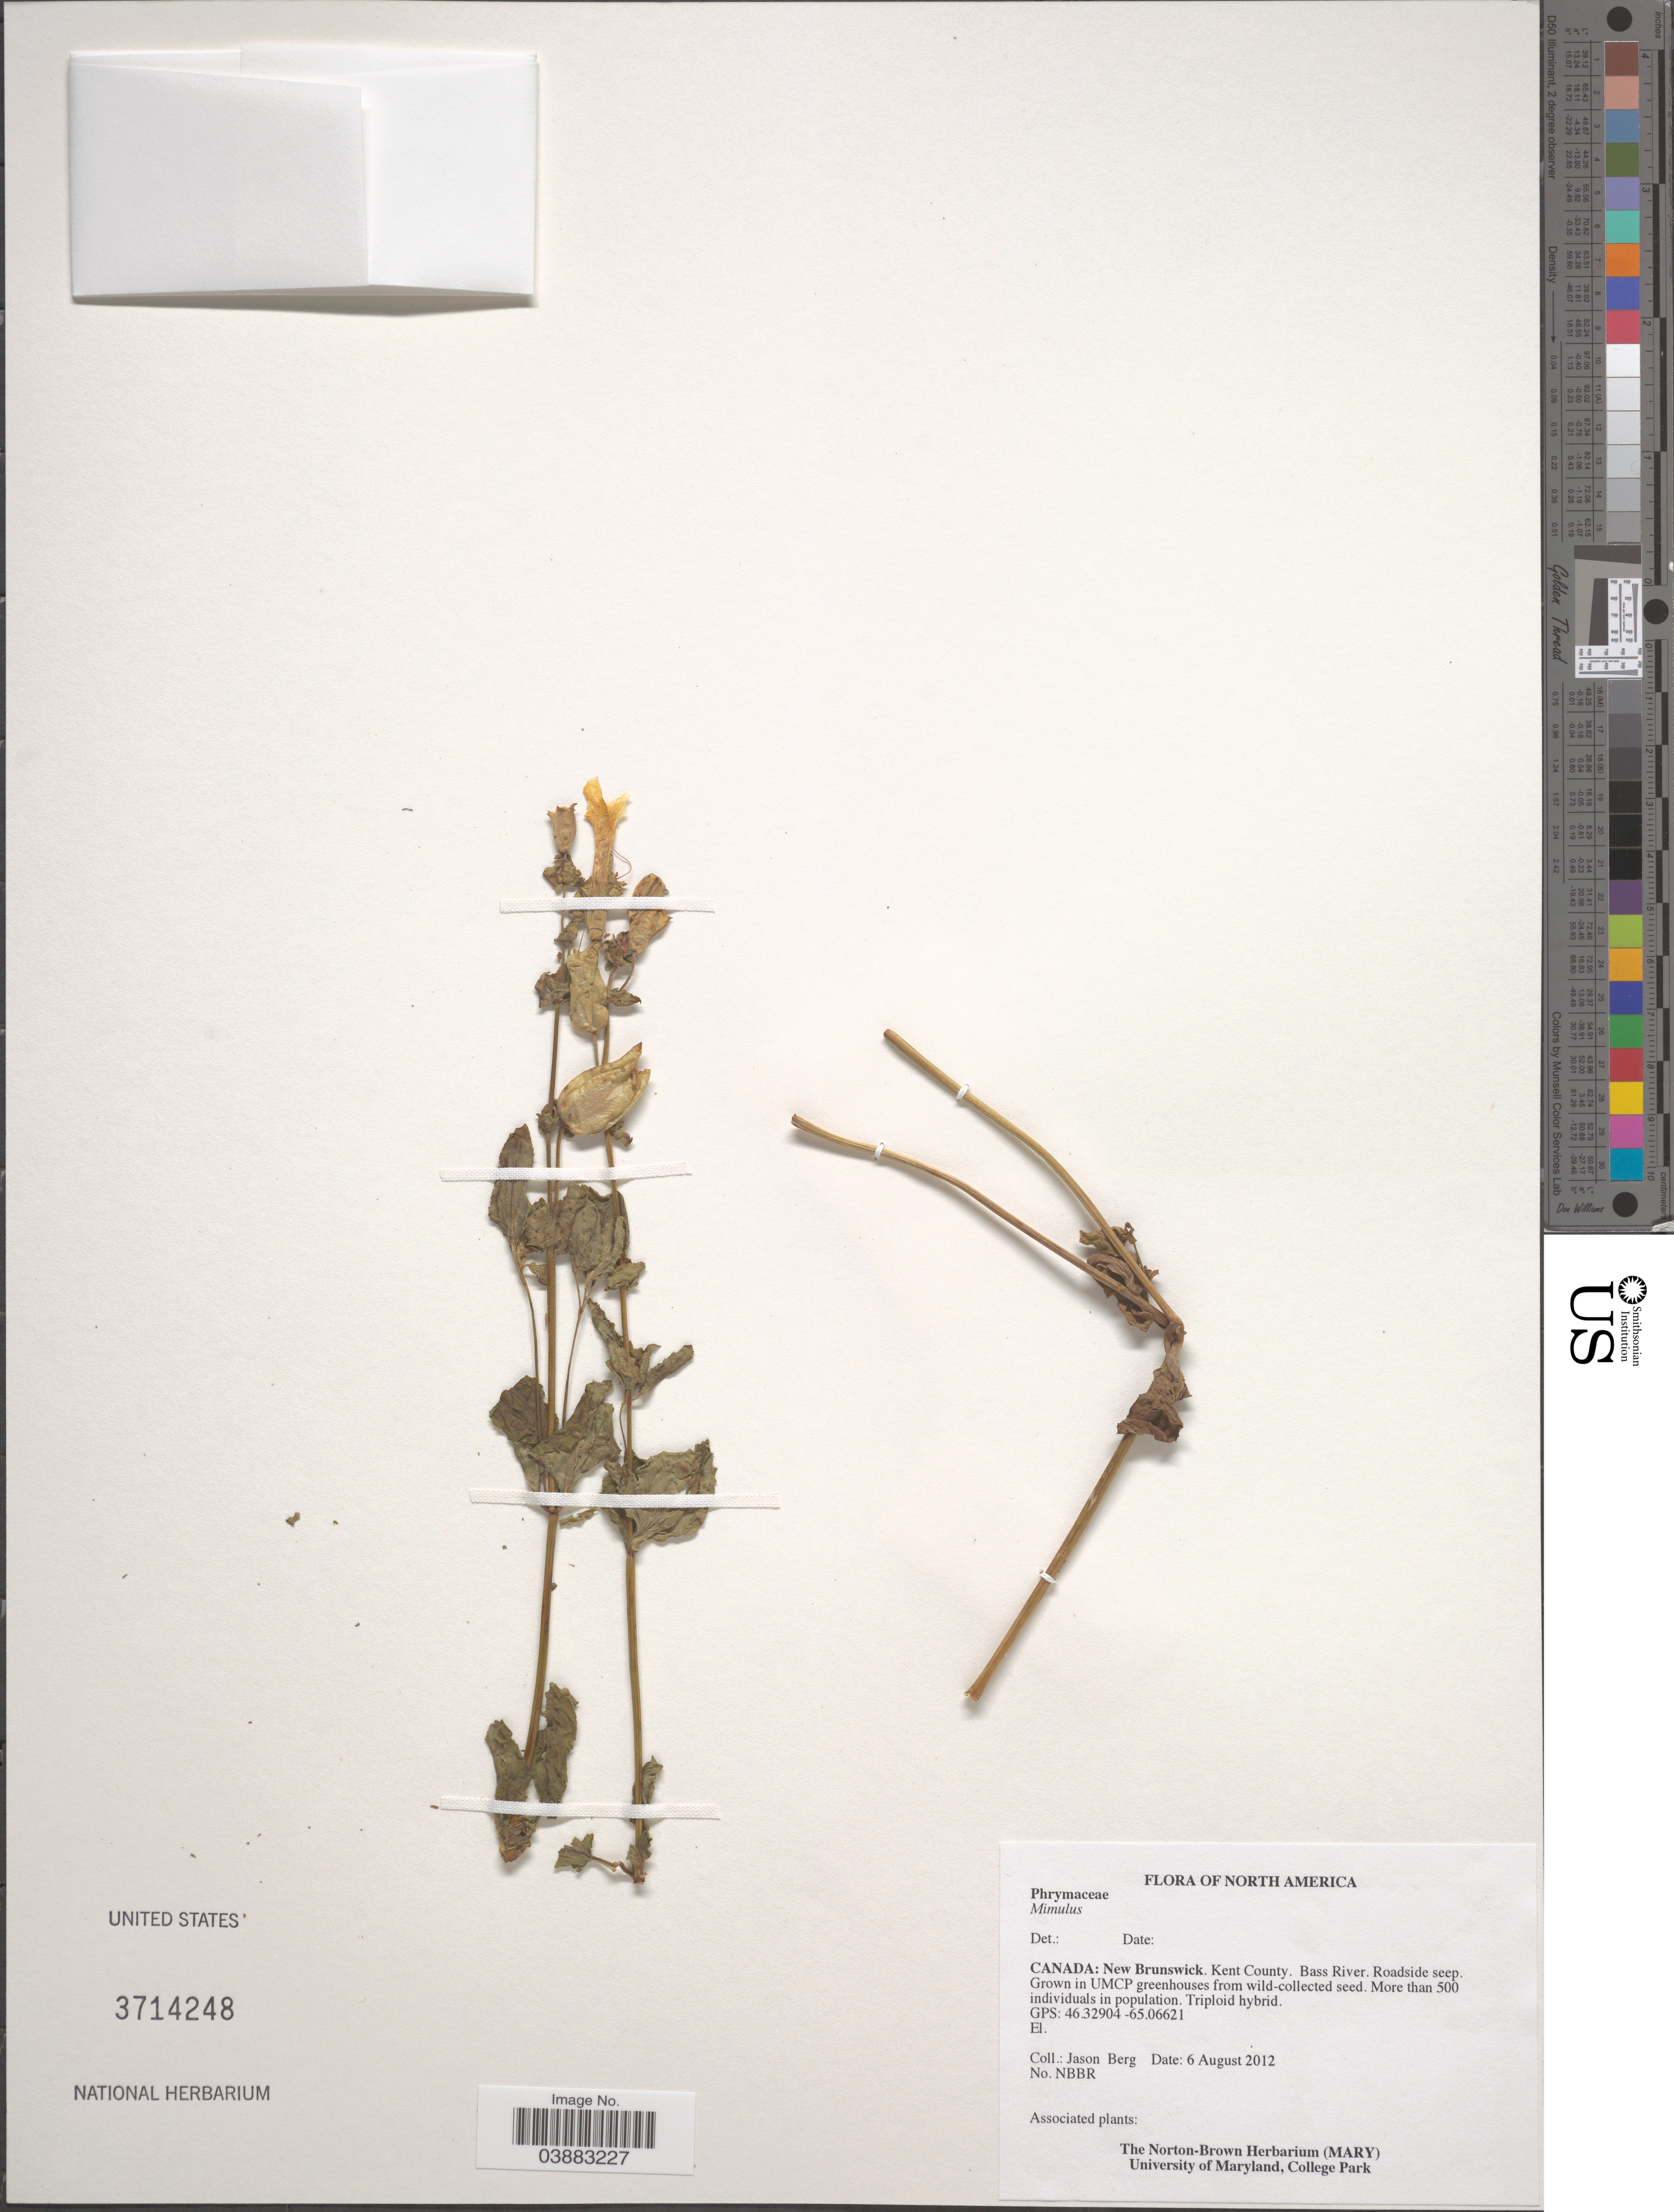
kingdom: Plantae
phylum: Tracheophyta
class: Magnoliopsida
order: Lamiales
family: Phrymaceae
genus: Mimulus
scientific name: Mimulus sp.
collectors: J. Berg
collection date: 2012-08-06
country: Canada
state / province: New Brunswick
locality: Kent County. Bass River. Roadside seep.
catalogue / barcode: US 3714248